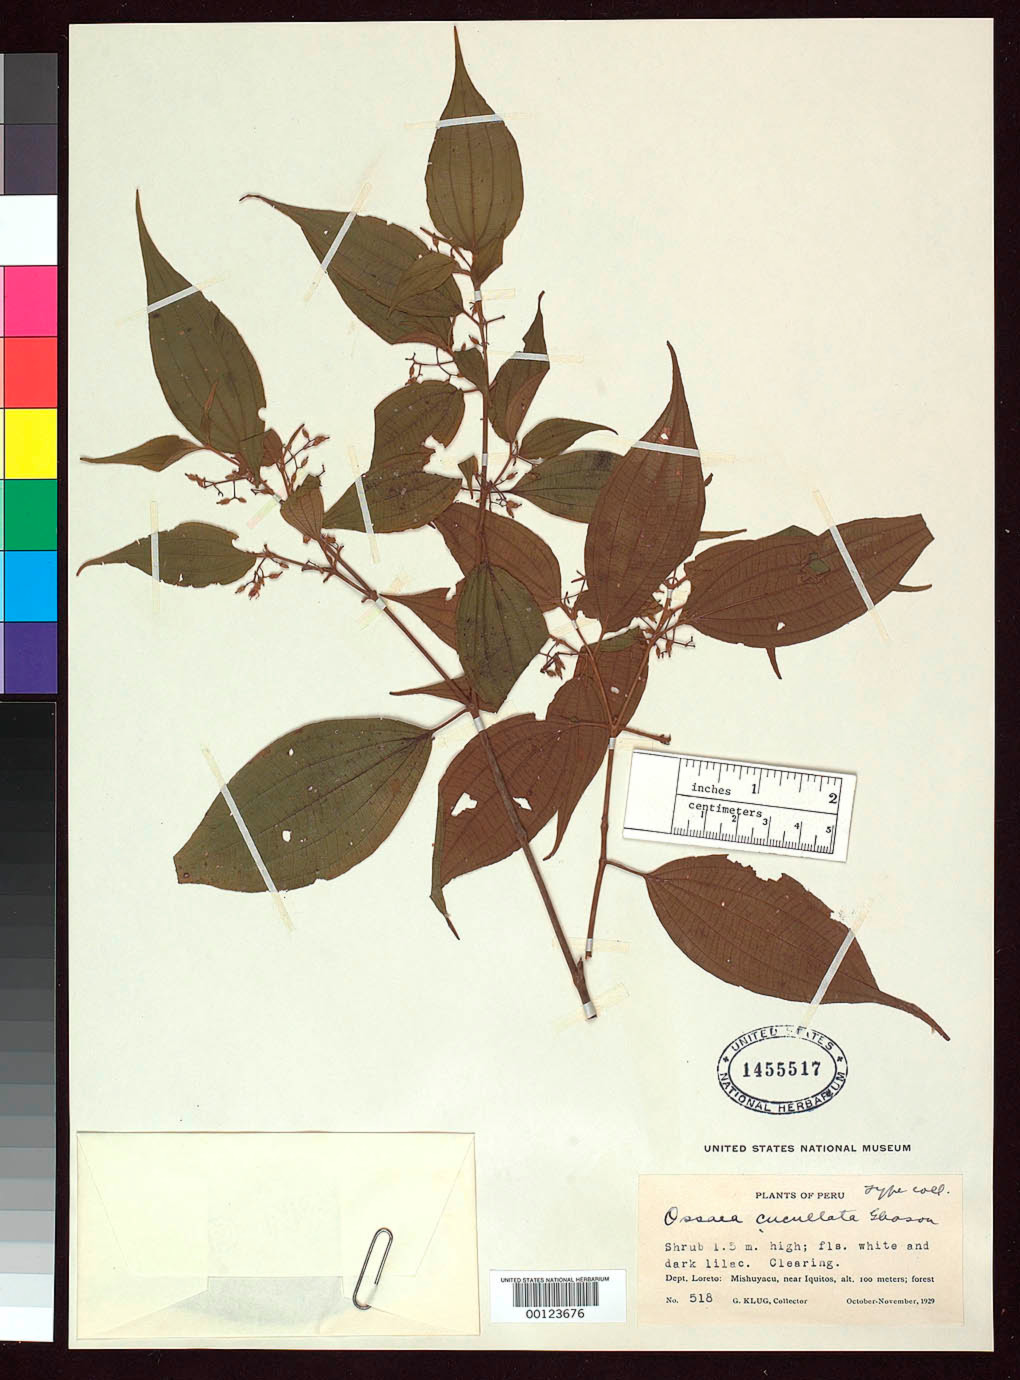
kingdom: Plantae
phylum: Tracheophyta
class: Magnoliopsida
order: Myrtales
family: Melastomataceae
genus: Ossaea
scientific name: Ossaea cucullata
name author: Gleason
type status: Isotype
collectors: G. Klug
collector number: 518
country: Peru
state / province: Loreto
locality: Mishuyacu, near Iquitos.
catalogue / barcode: US 1455517